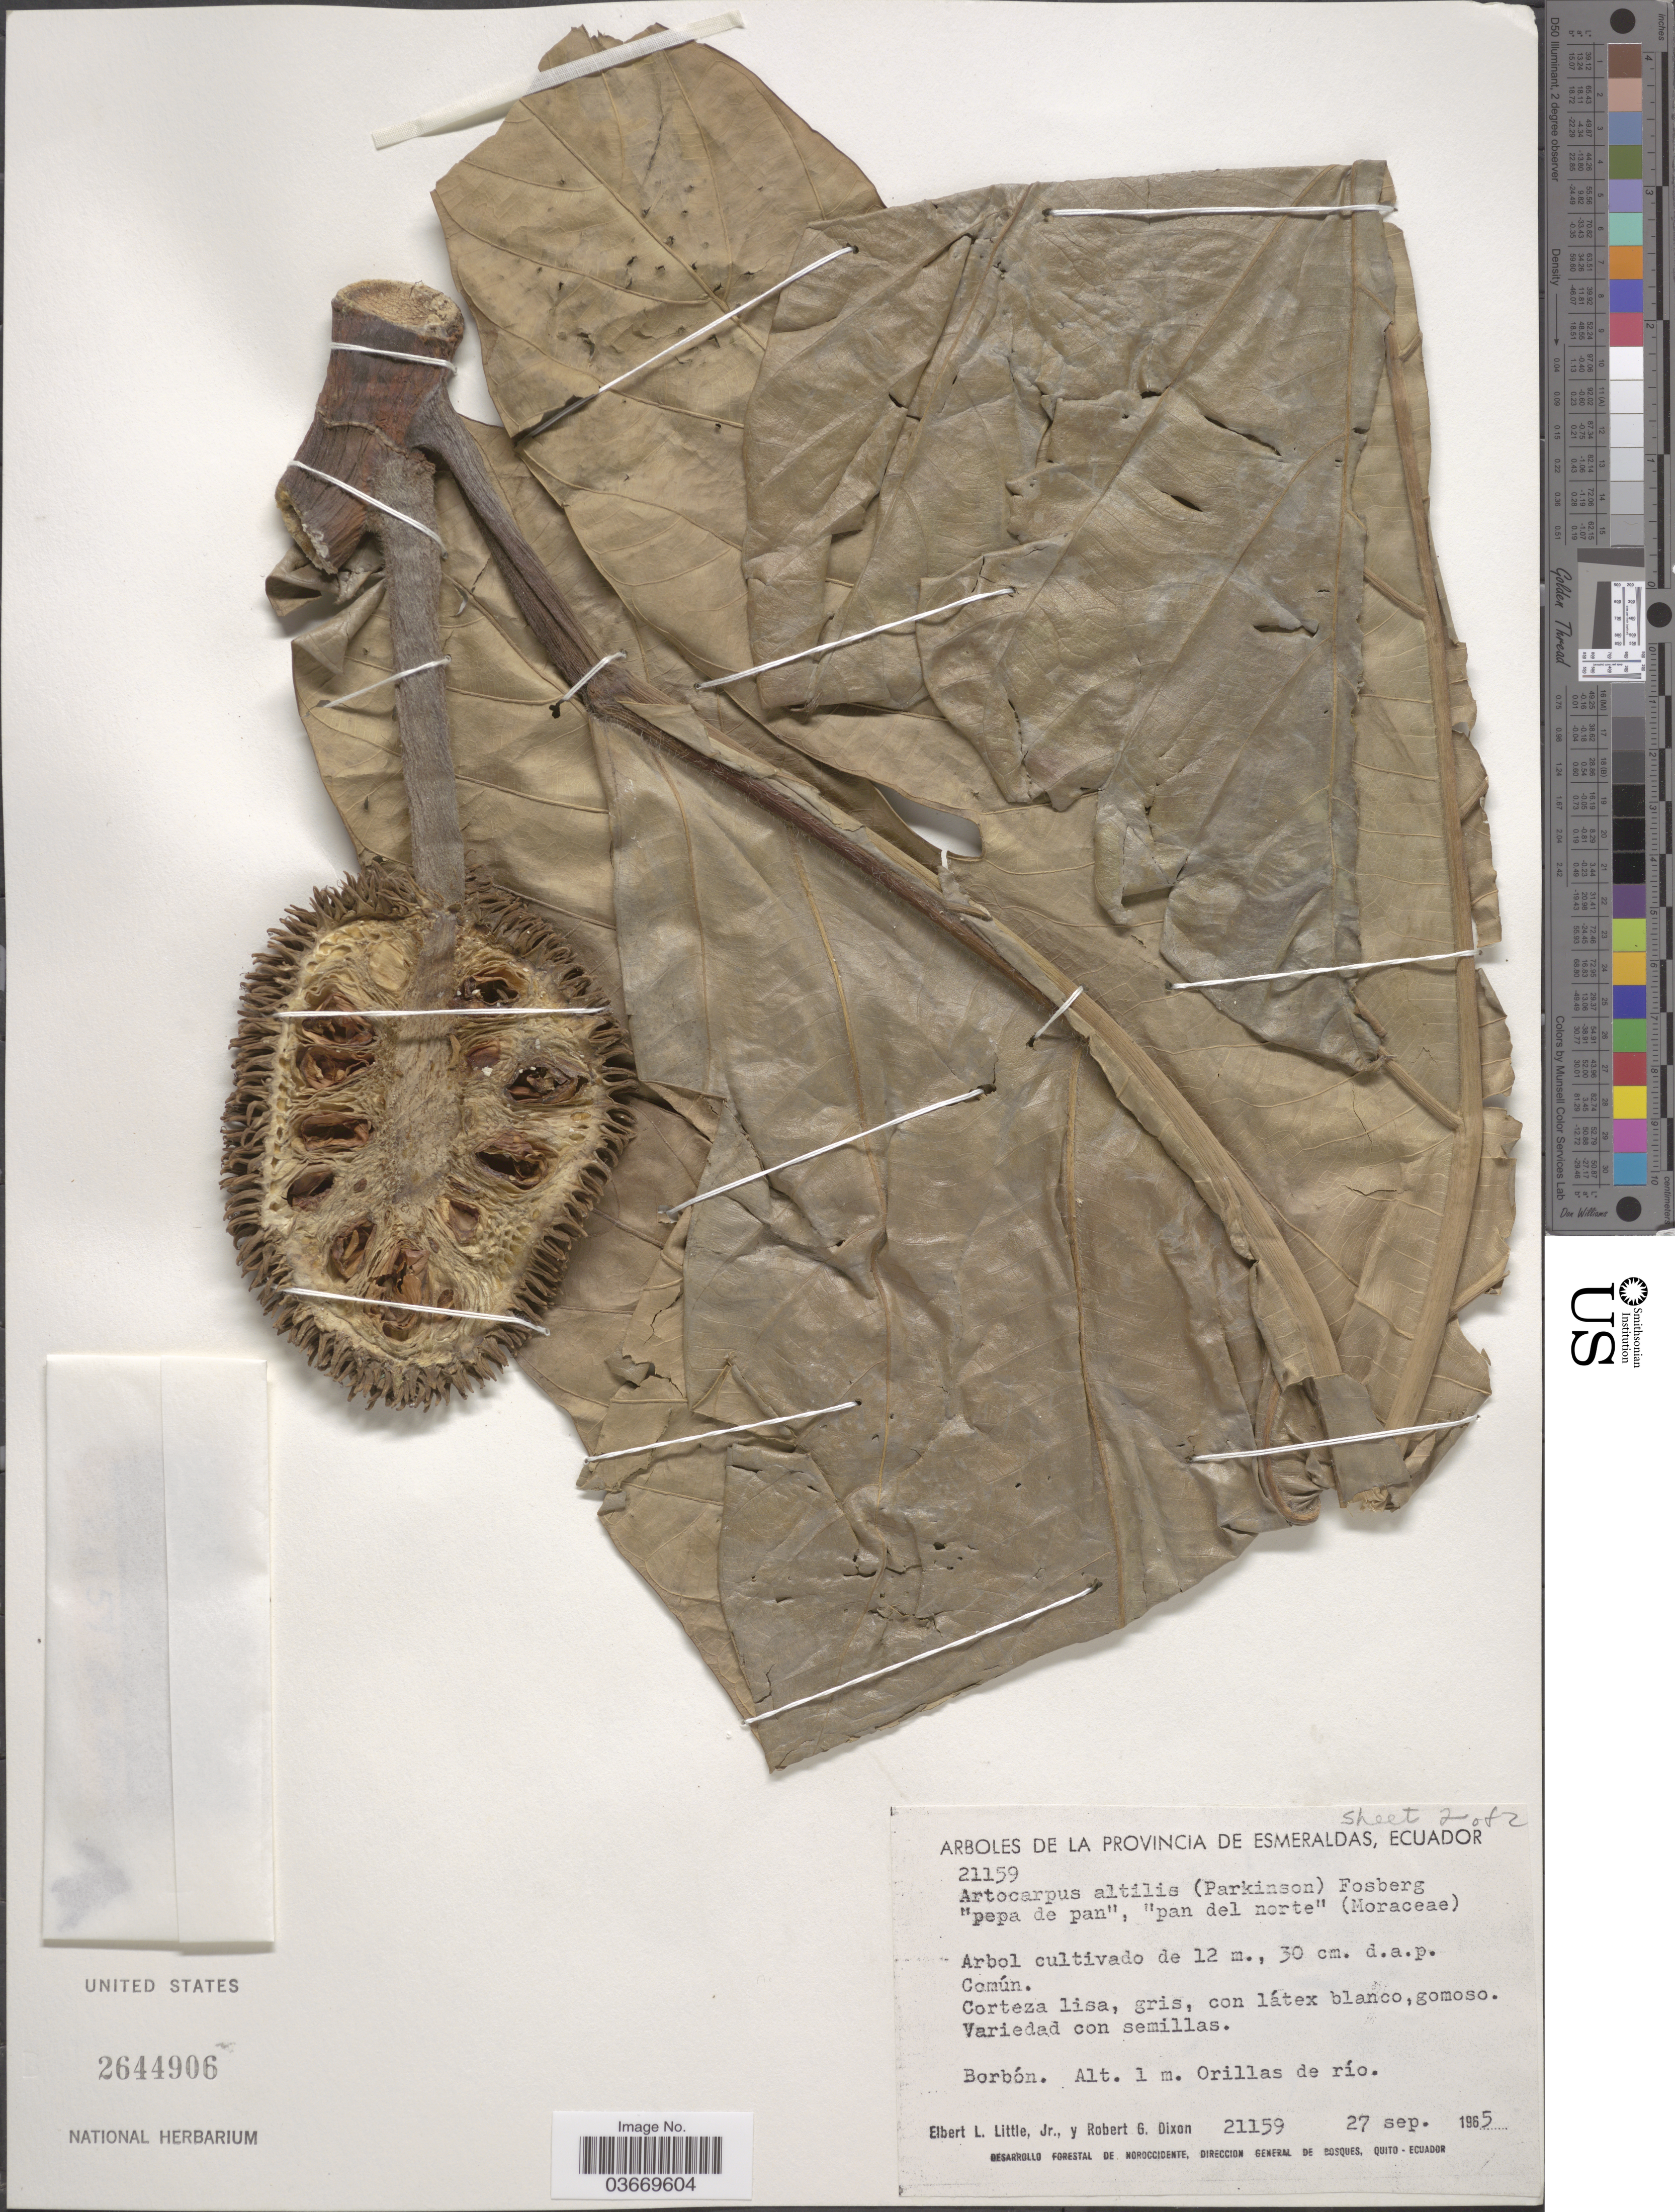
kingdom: Plantae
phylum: Tracheophyta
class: Magnoliopsida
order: Rosales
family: Moraceae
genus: Artocarpus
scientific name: Artocarpus altilis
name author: (Parkinson) Fosberg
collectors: E. L. Little & R. G. Dixon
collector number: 21159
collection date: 1965-09-27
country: Ecuador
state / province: Esmeraldas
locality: Provincia de Esmeraldas, Ecuador. Común. Borbón.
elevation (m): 1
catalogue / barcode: US 2644906